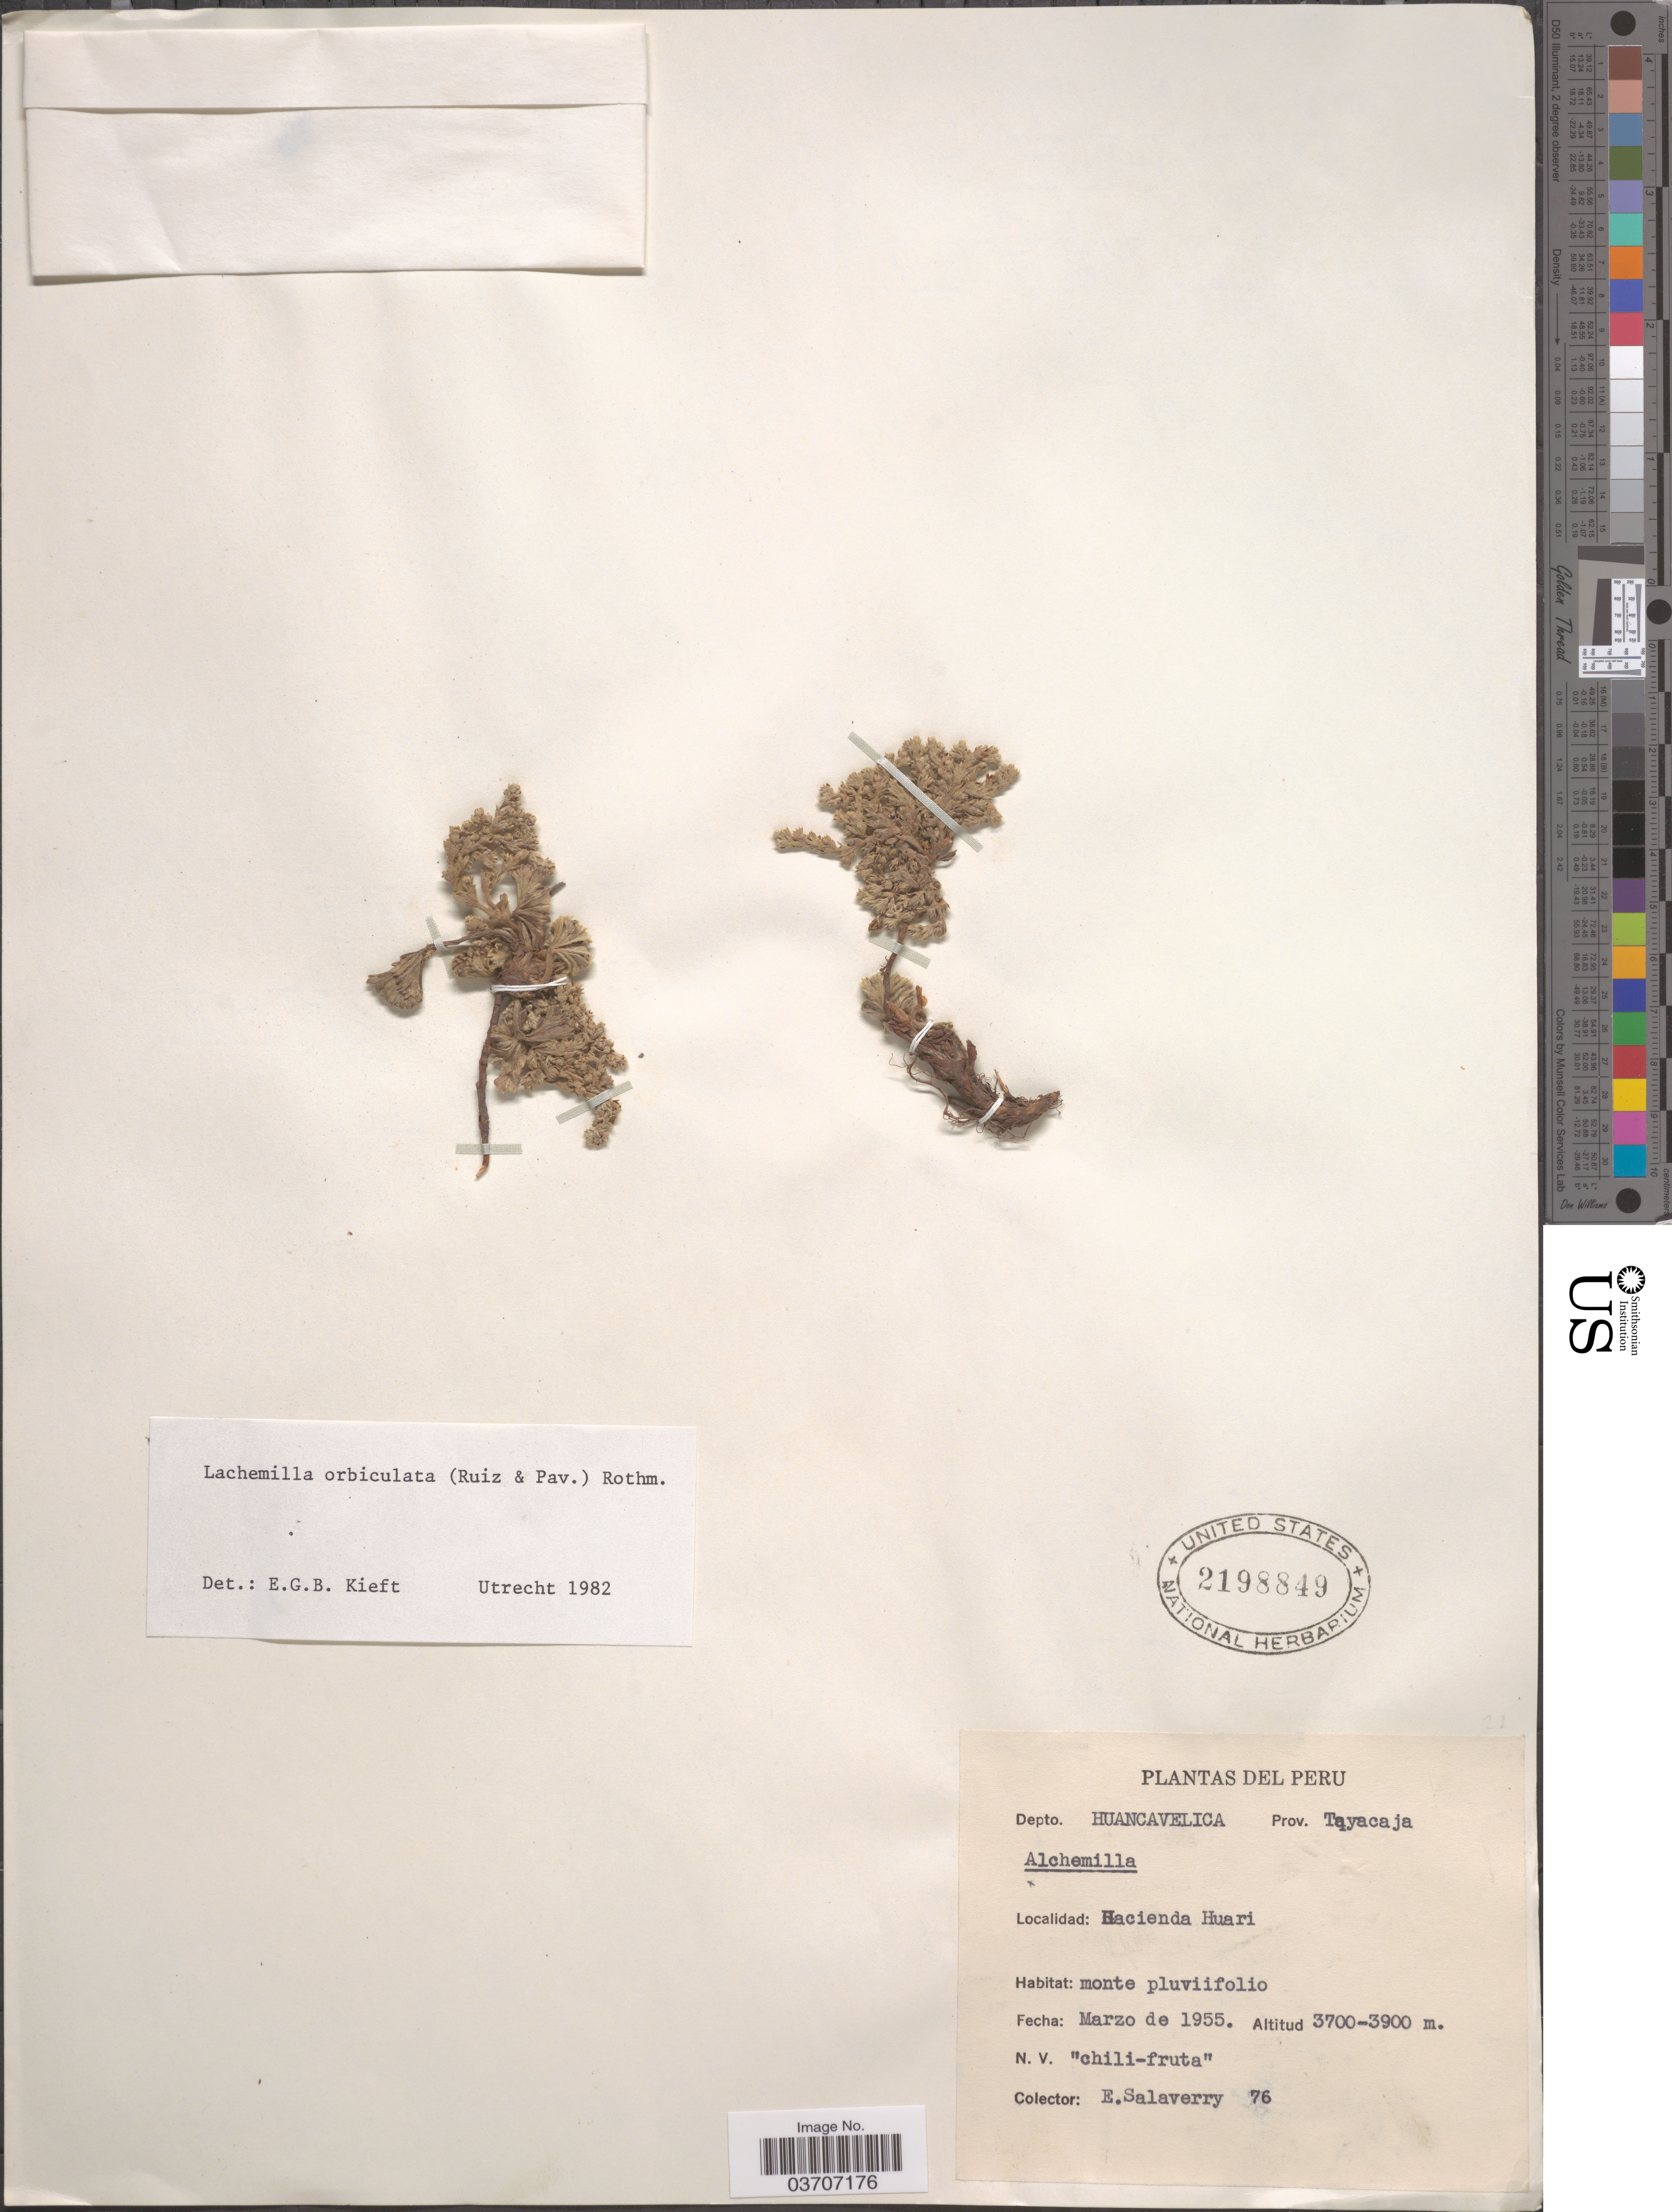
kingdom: Plantae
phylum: Tracheophyta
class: Magnoliopsida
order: Rosales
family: Rosaceae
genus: Lachemilla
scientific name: Lachemilla orbiculata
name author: (Ruiz & Pav.) Rydb.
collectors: E. Salaverry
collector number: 76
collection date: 1955-03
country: Peru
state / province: Huancavelica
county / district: Tayacaja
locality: Depto. Huancavelica. Prov. Tayacaja. Hacienda Huari.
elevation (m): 3700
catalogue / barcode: US 2198849